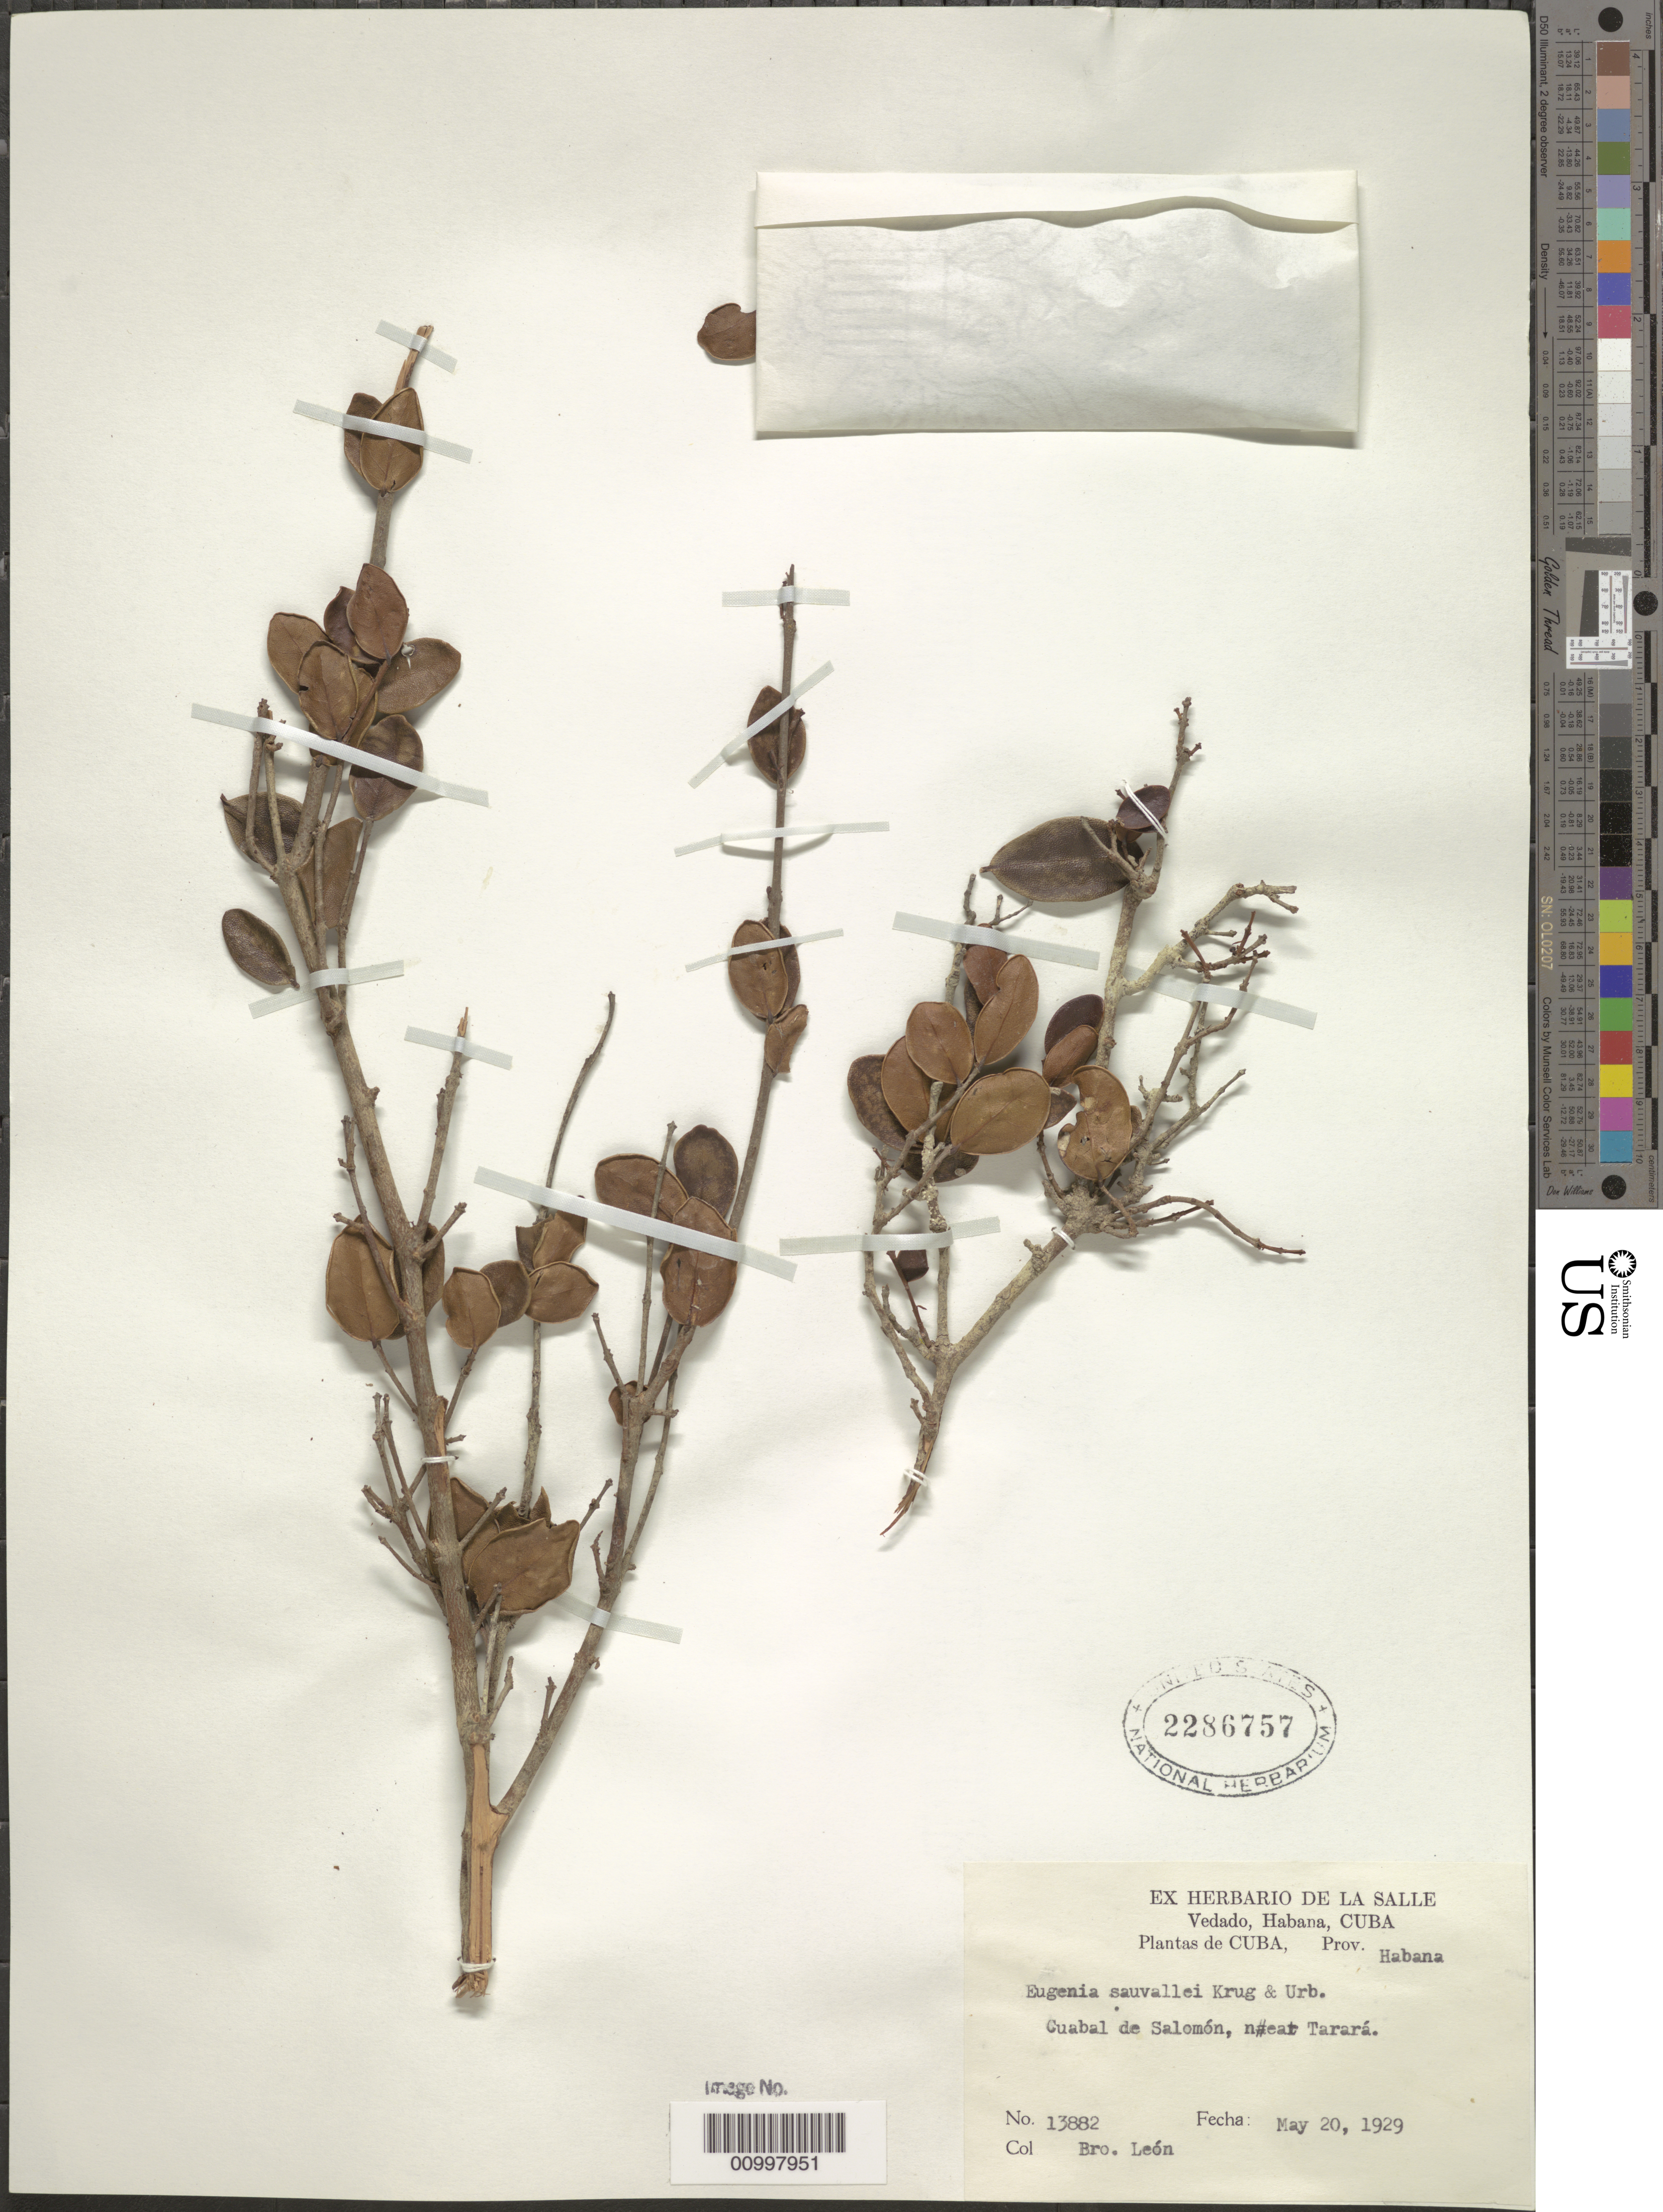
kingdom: Plantae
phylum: Tracheophyta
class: Magnoliopsida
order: Myrtales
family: Myrtaceae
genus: Eugenia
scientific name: Eugenia sauvallei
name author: Krug & Urb. ex Urb.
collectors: Bro. León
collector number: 13882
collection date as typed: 20 May 1929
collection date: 1929-05-20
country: Cuba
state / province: La Habana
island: Cuba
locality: Cuabal de Salomón, near Tarará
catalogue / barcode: US 2286757